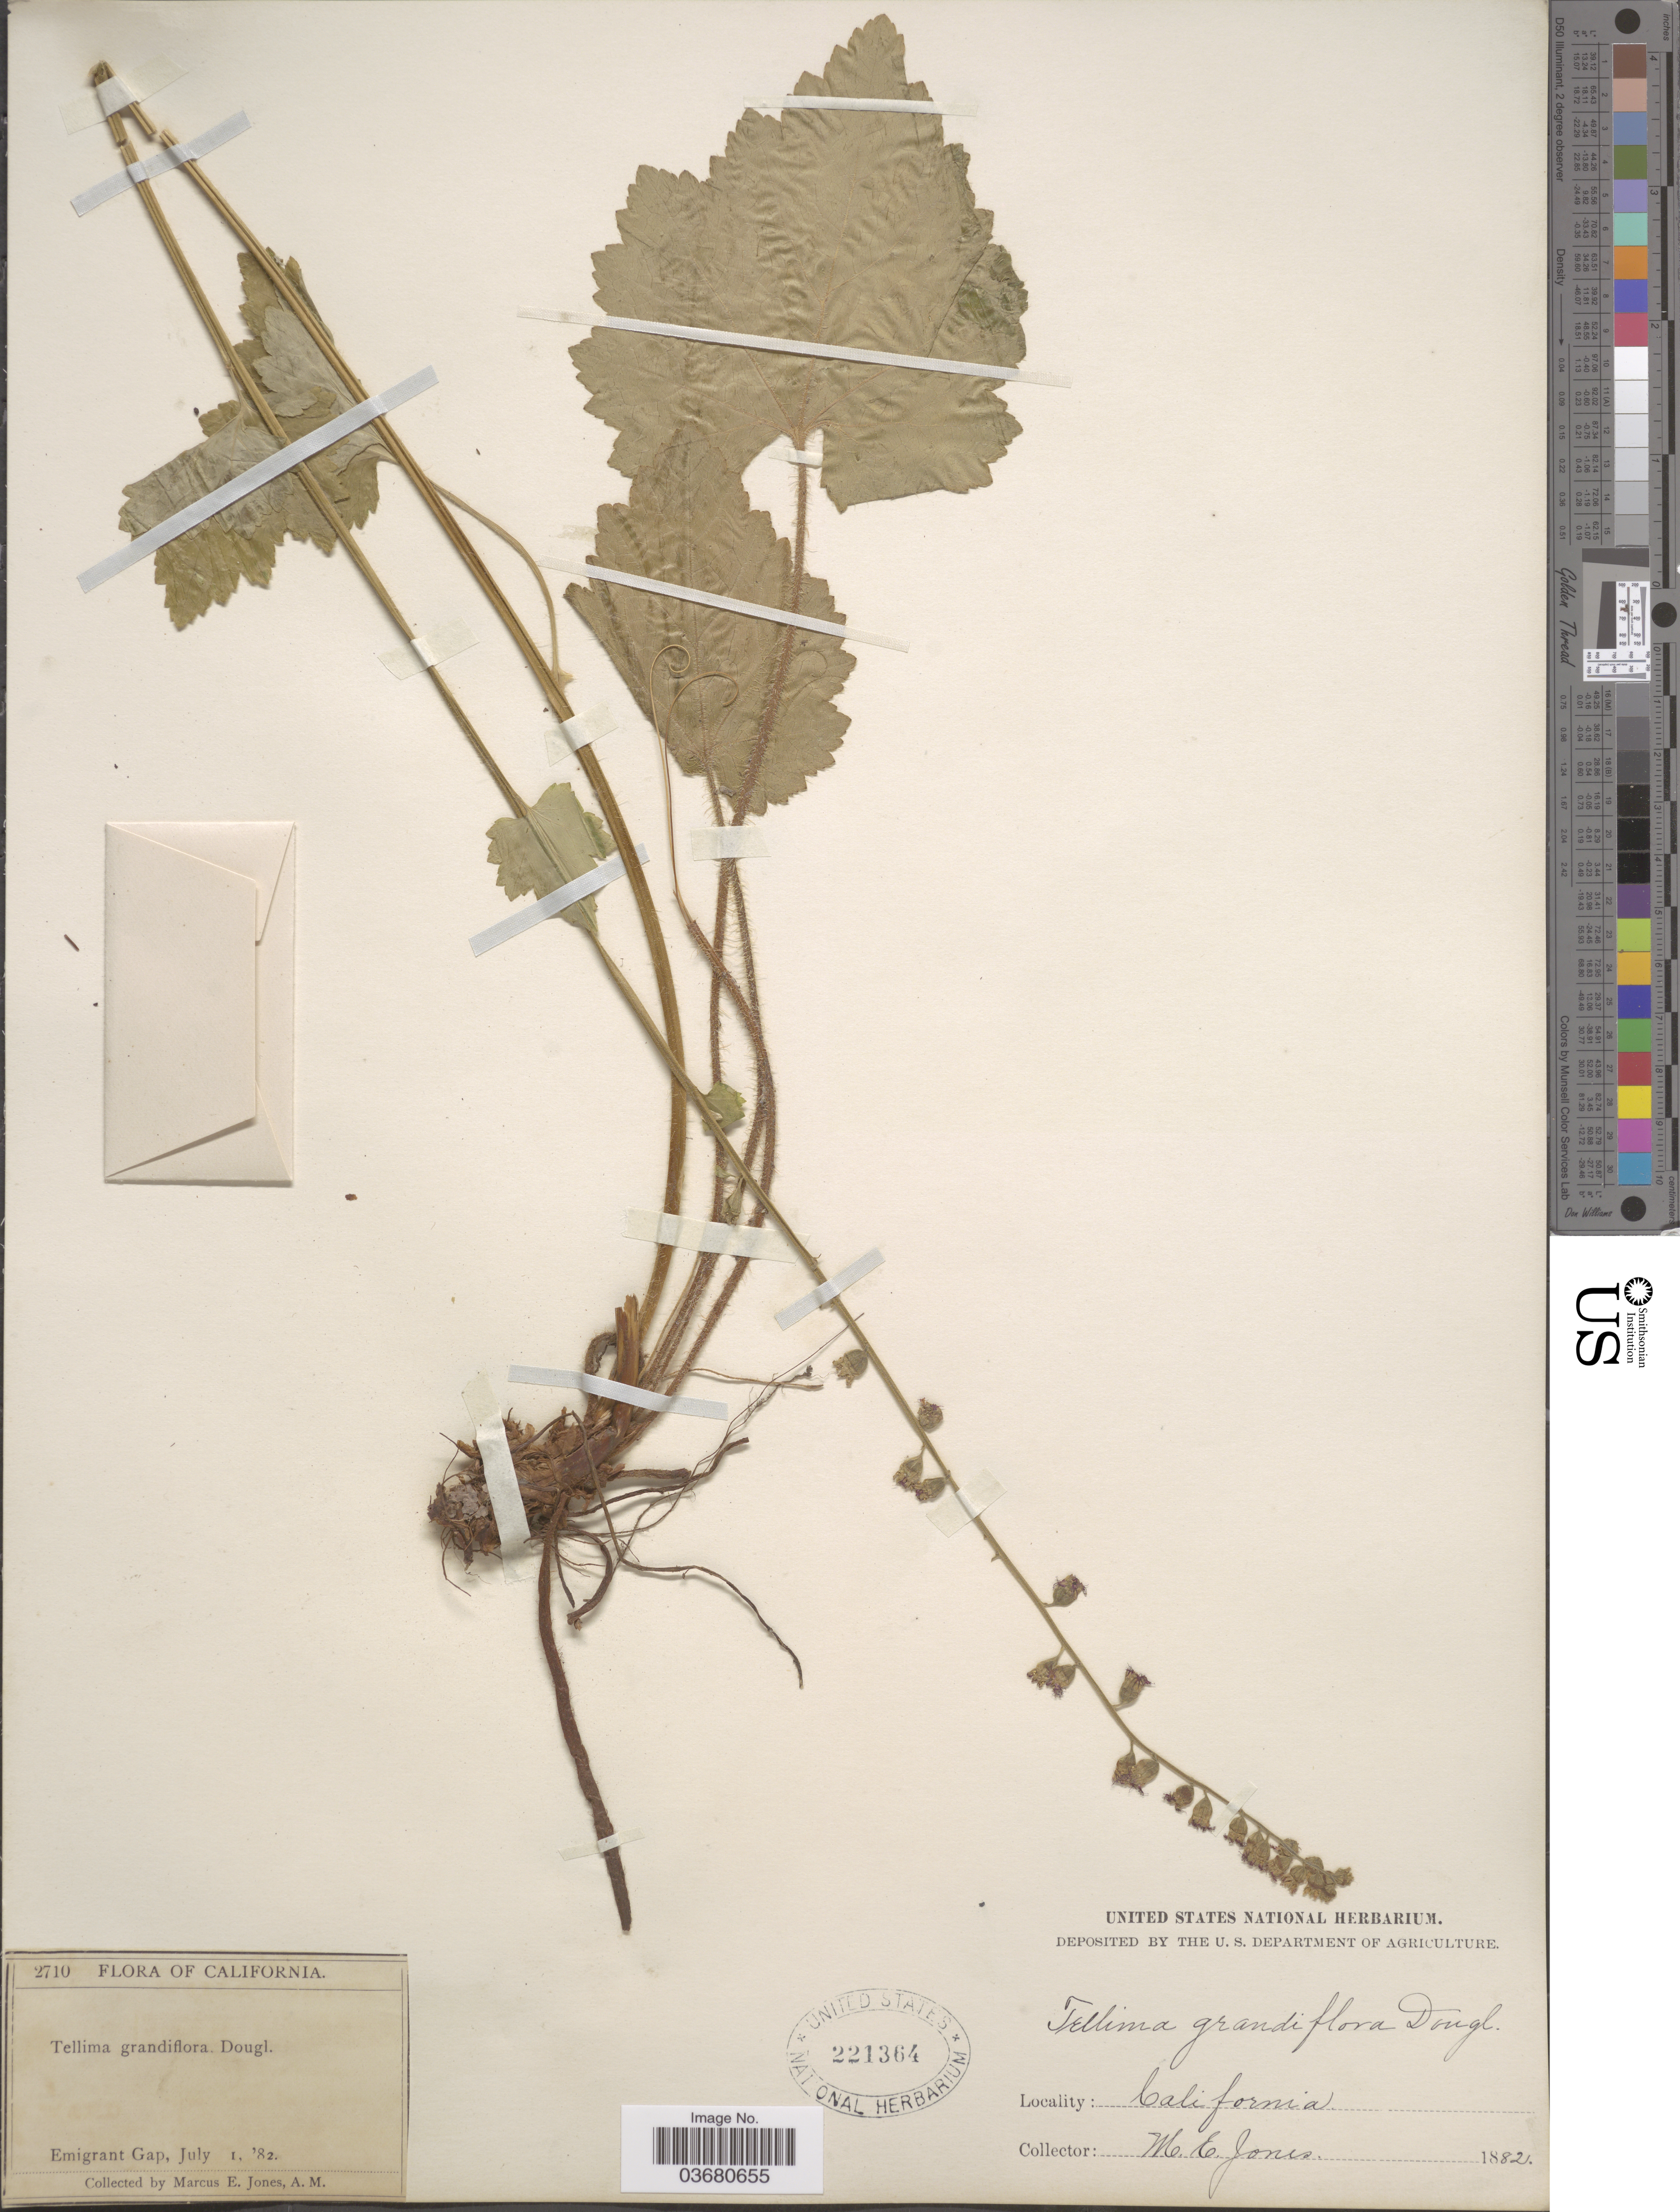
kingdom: Plantae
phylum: Tracheophyta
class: Magnoliopsida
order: Saxifragales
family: Saxifragaceae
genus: Tellima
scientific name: Tellima grandiflora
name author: (Pursh) Douglas ex Lindl.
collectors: M. E. Jones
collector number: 2710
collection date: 1882-07-01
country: United States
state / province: California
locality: Emigrant Gap.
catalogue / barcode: US 221364